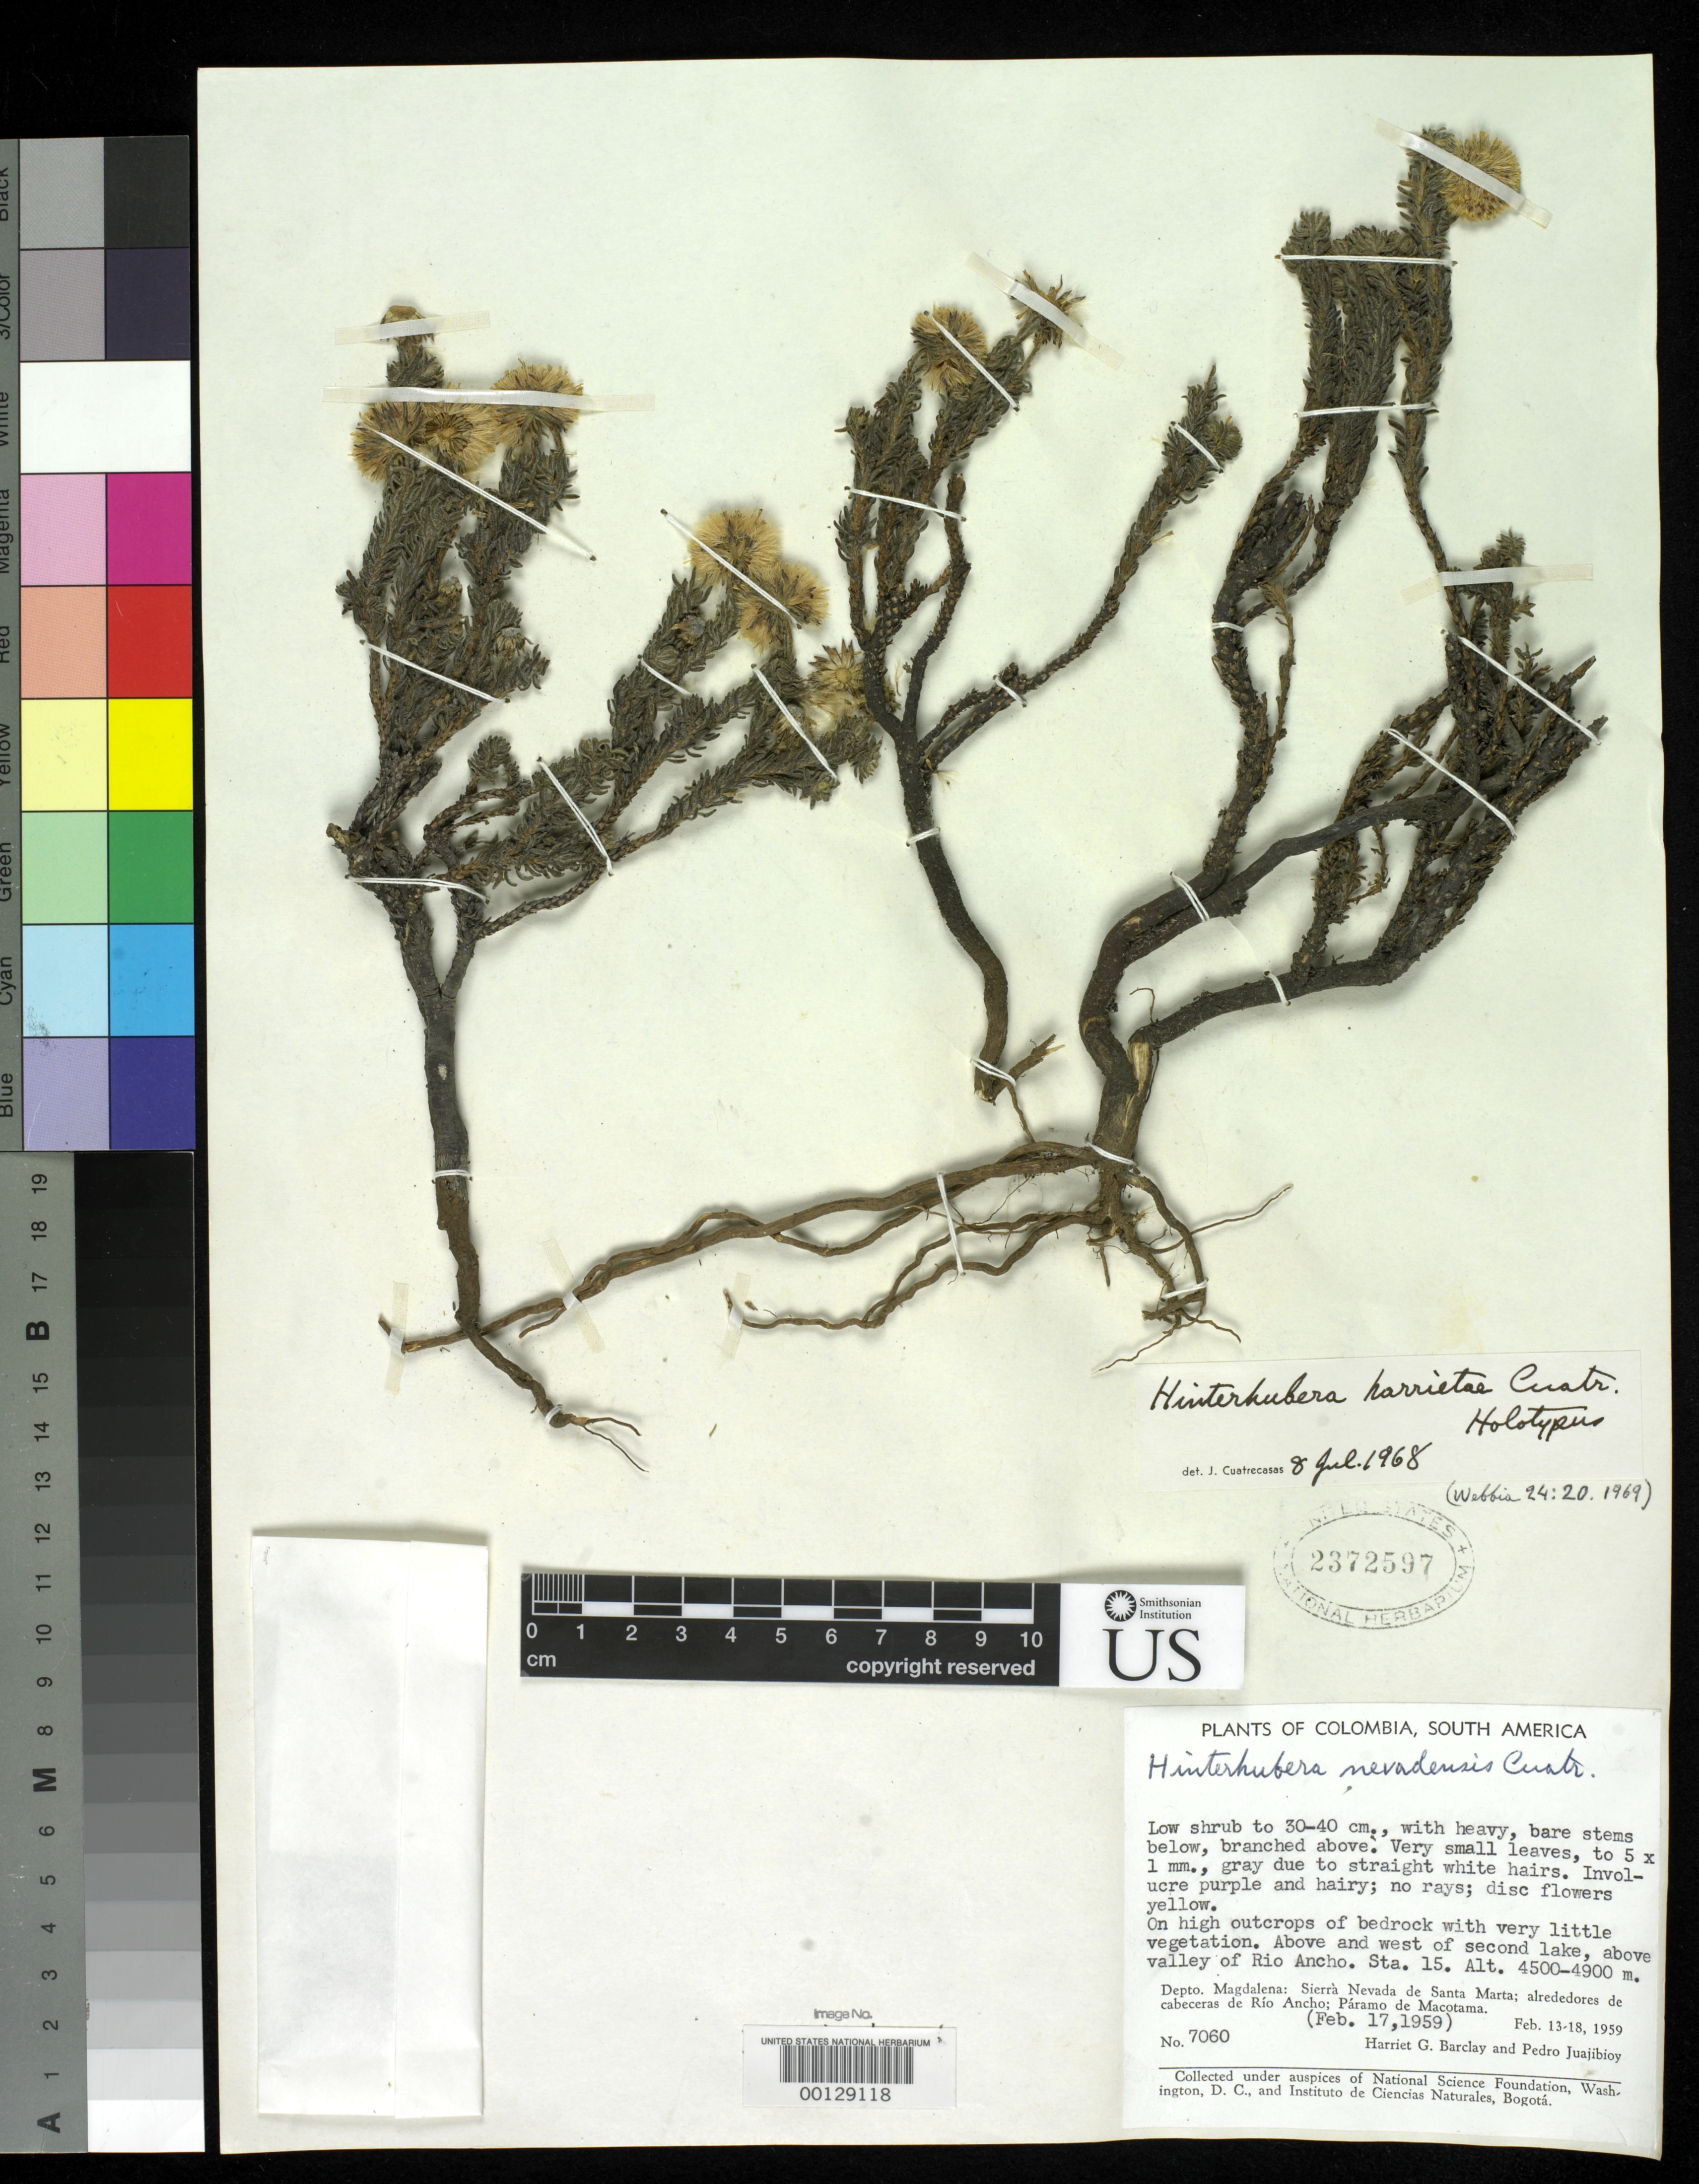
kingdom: Plantae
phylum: Tracheophyta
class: Magnoliopsida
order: Asterales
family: Asteraceae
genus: Hinterhubera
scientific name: Hinterhubera harrietae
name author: Cuatrec.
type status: Holotype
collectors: H. G. Barclay & P. Juajibioy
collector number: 7060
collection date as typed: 17 Feb 1959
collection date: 1959-02-17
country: Colombia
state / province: Magdalena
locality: Sierra Nevada de Santa Marta.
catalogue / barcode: US 2372597